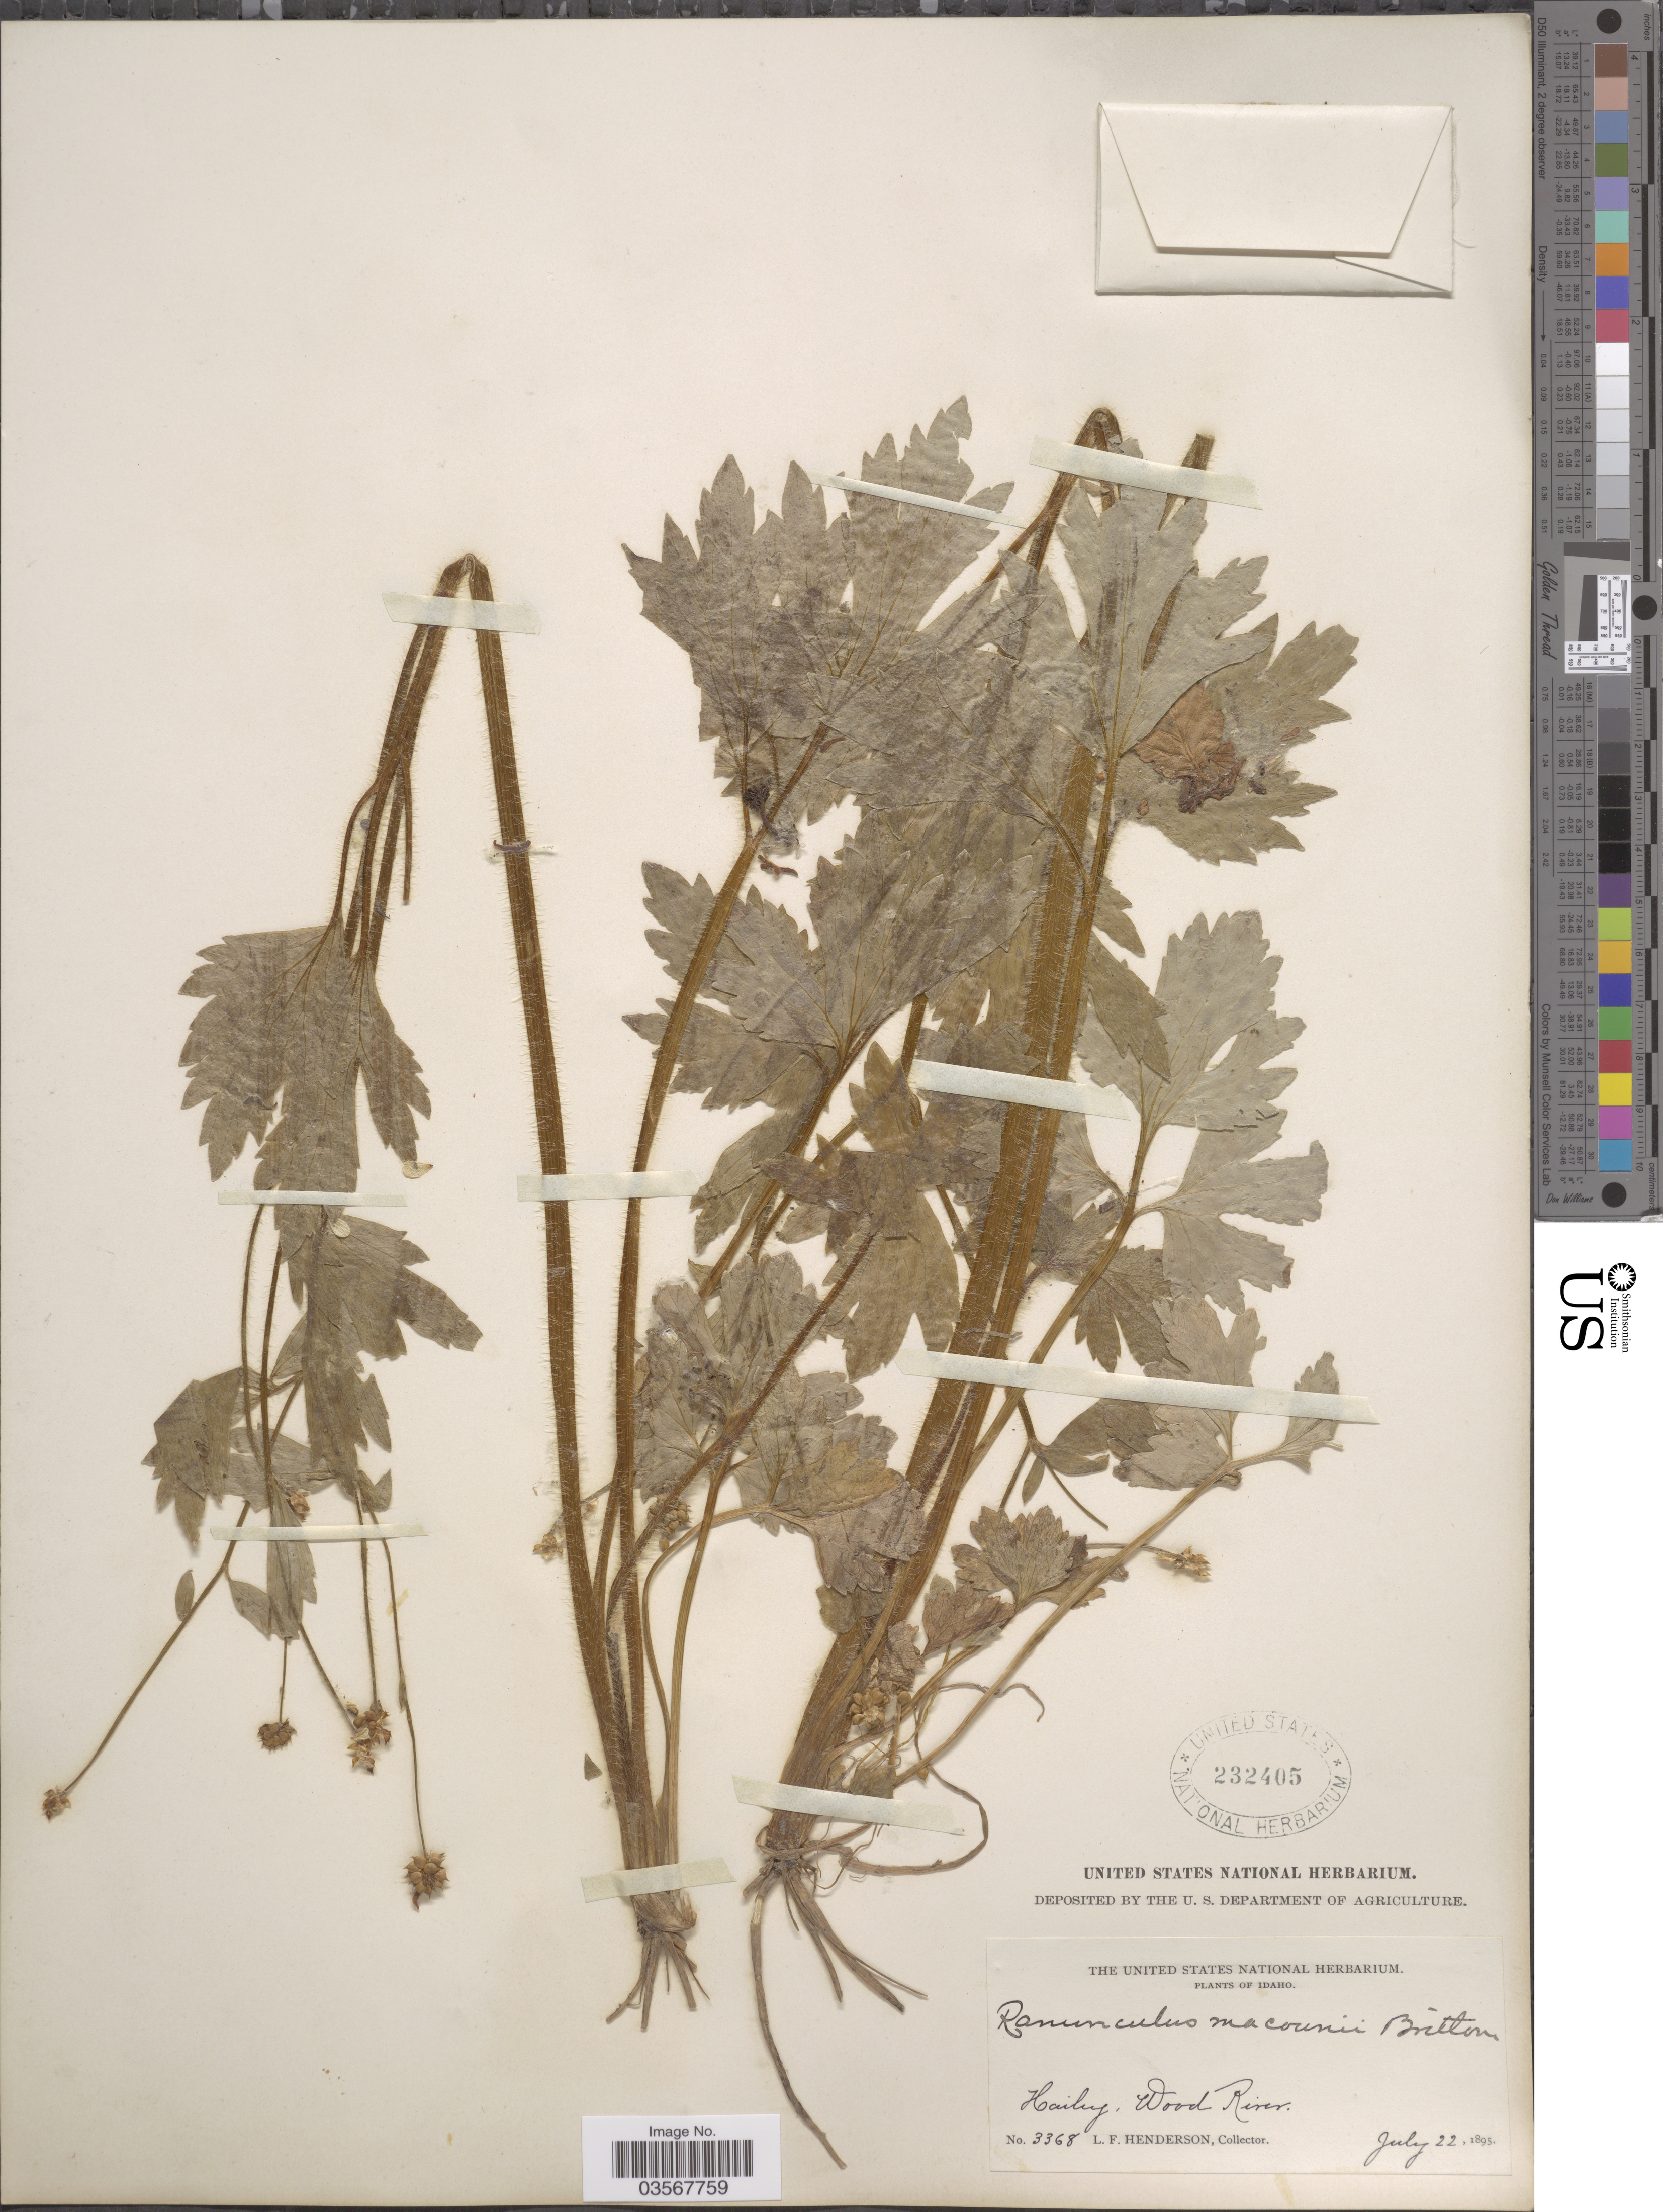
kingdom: Plantae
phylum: Tracheophyta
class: Magnoliopsida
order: Ranunculales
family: Ranunculaceae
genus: Ranunculus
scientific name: Ranunculus macounii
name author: Britton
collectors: L. Henderson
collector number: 3368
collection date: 1895-07-22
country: United States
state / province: Idaho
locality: Hailey, Wood River.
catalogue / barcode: US 232405